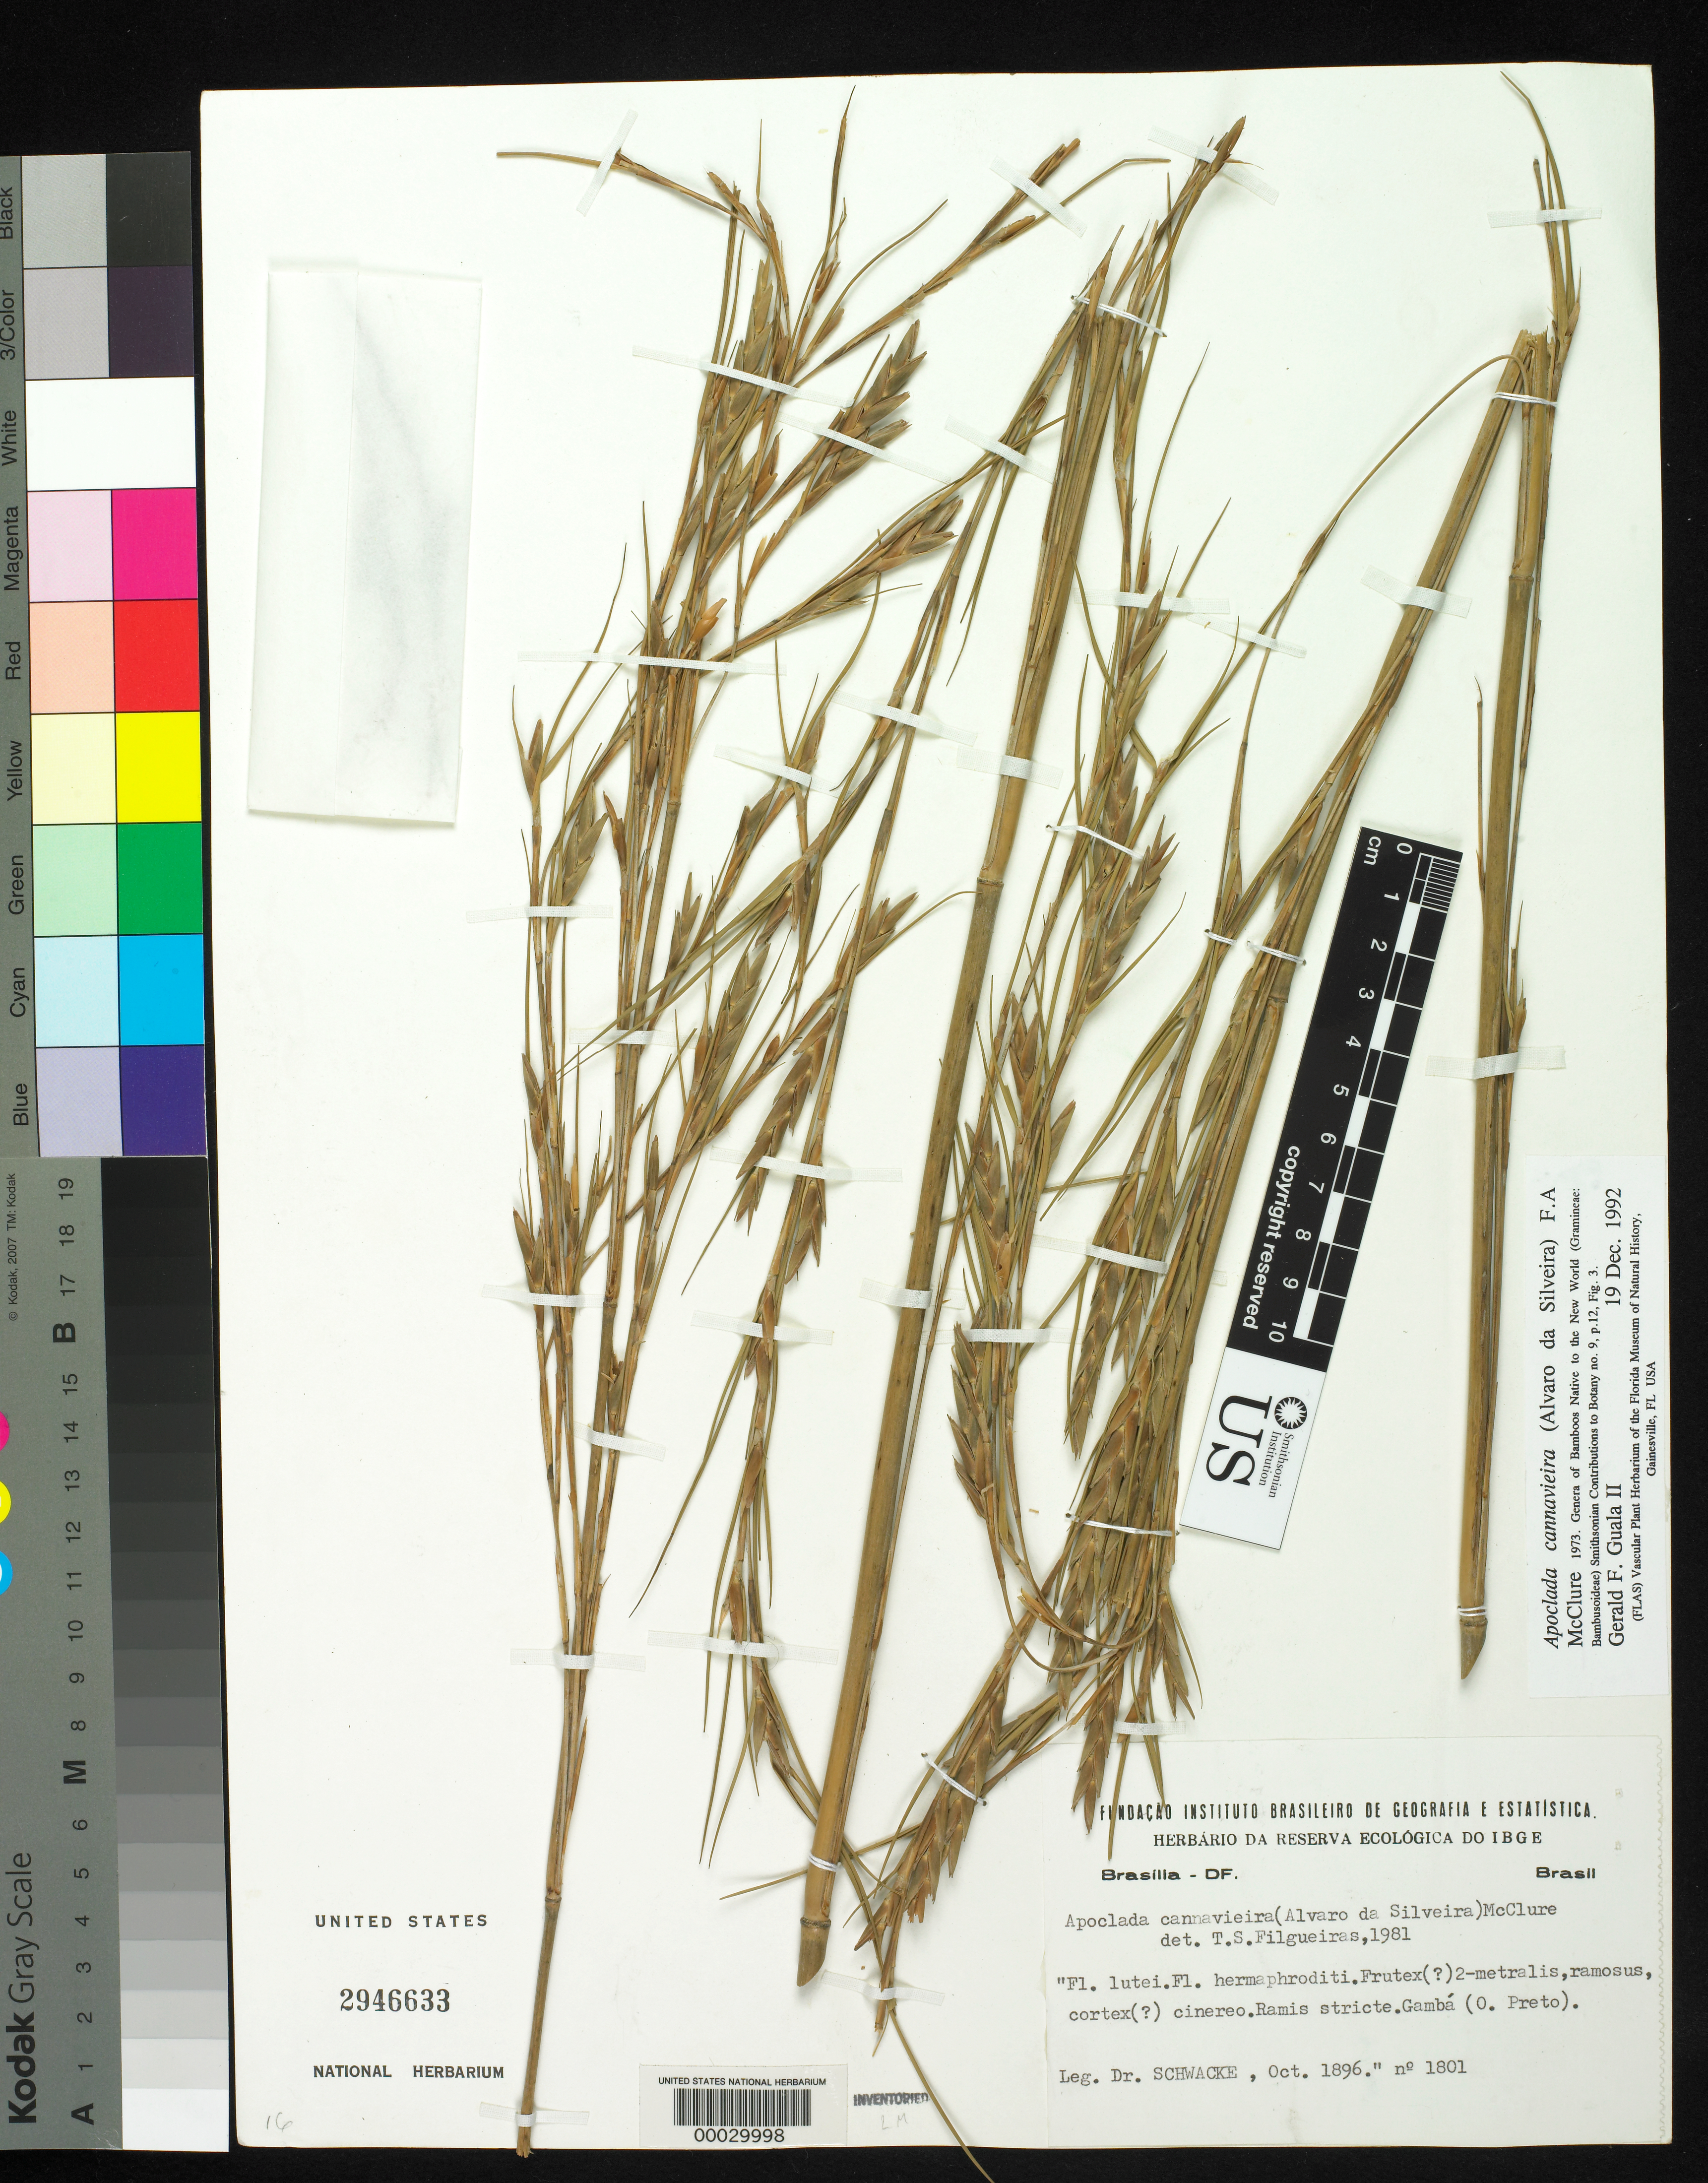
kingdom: Plantae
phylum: Tracheophyta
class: Liliopsida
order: Poales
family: Poaceae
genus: Filgueirasia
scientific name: Filgueirasia cannavieira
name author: (Silveira) Guala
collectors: C. A. W. Schwacke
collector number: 1801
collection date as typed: Oct 1896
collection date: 1896-10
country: Brazil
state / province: Minas Gerais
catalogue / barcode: US 2946633